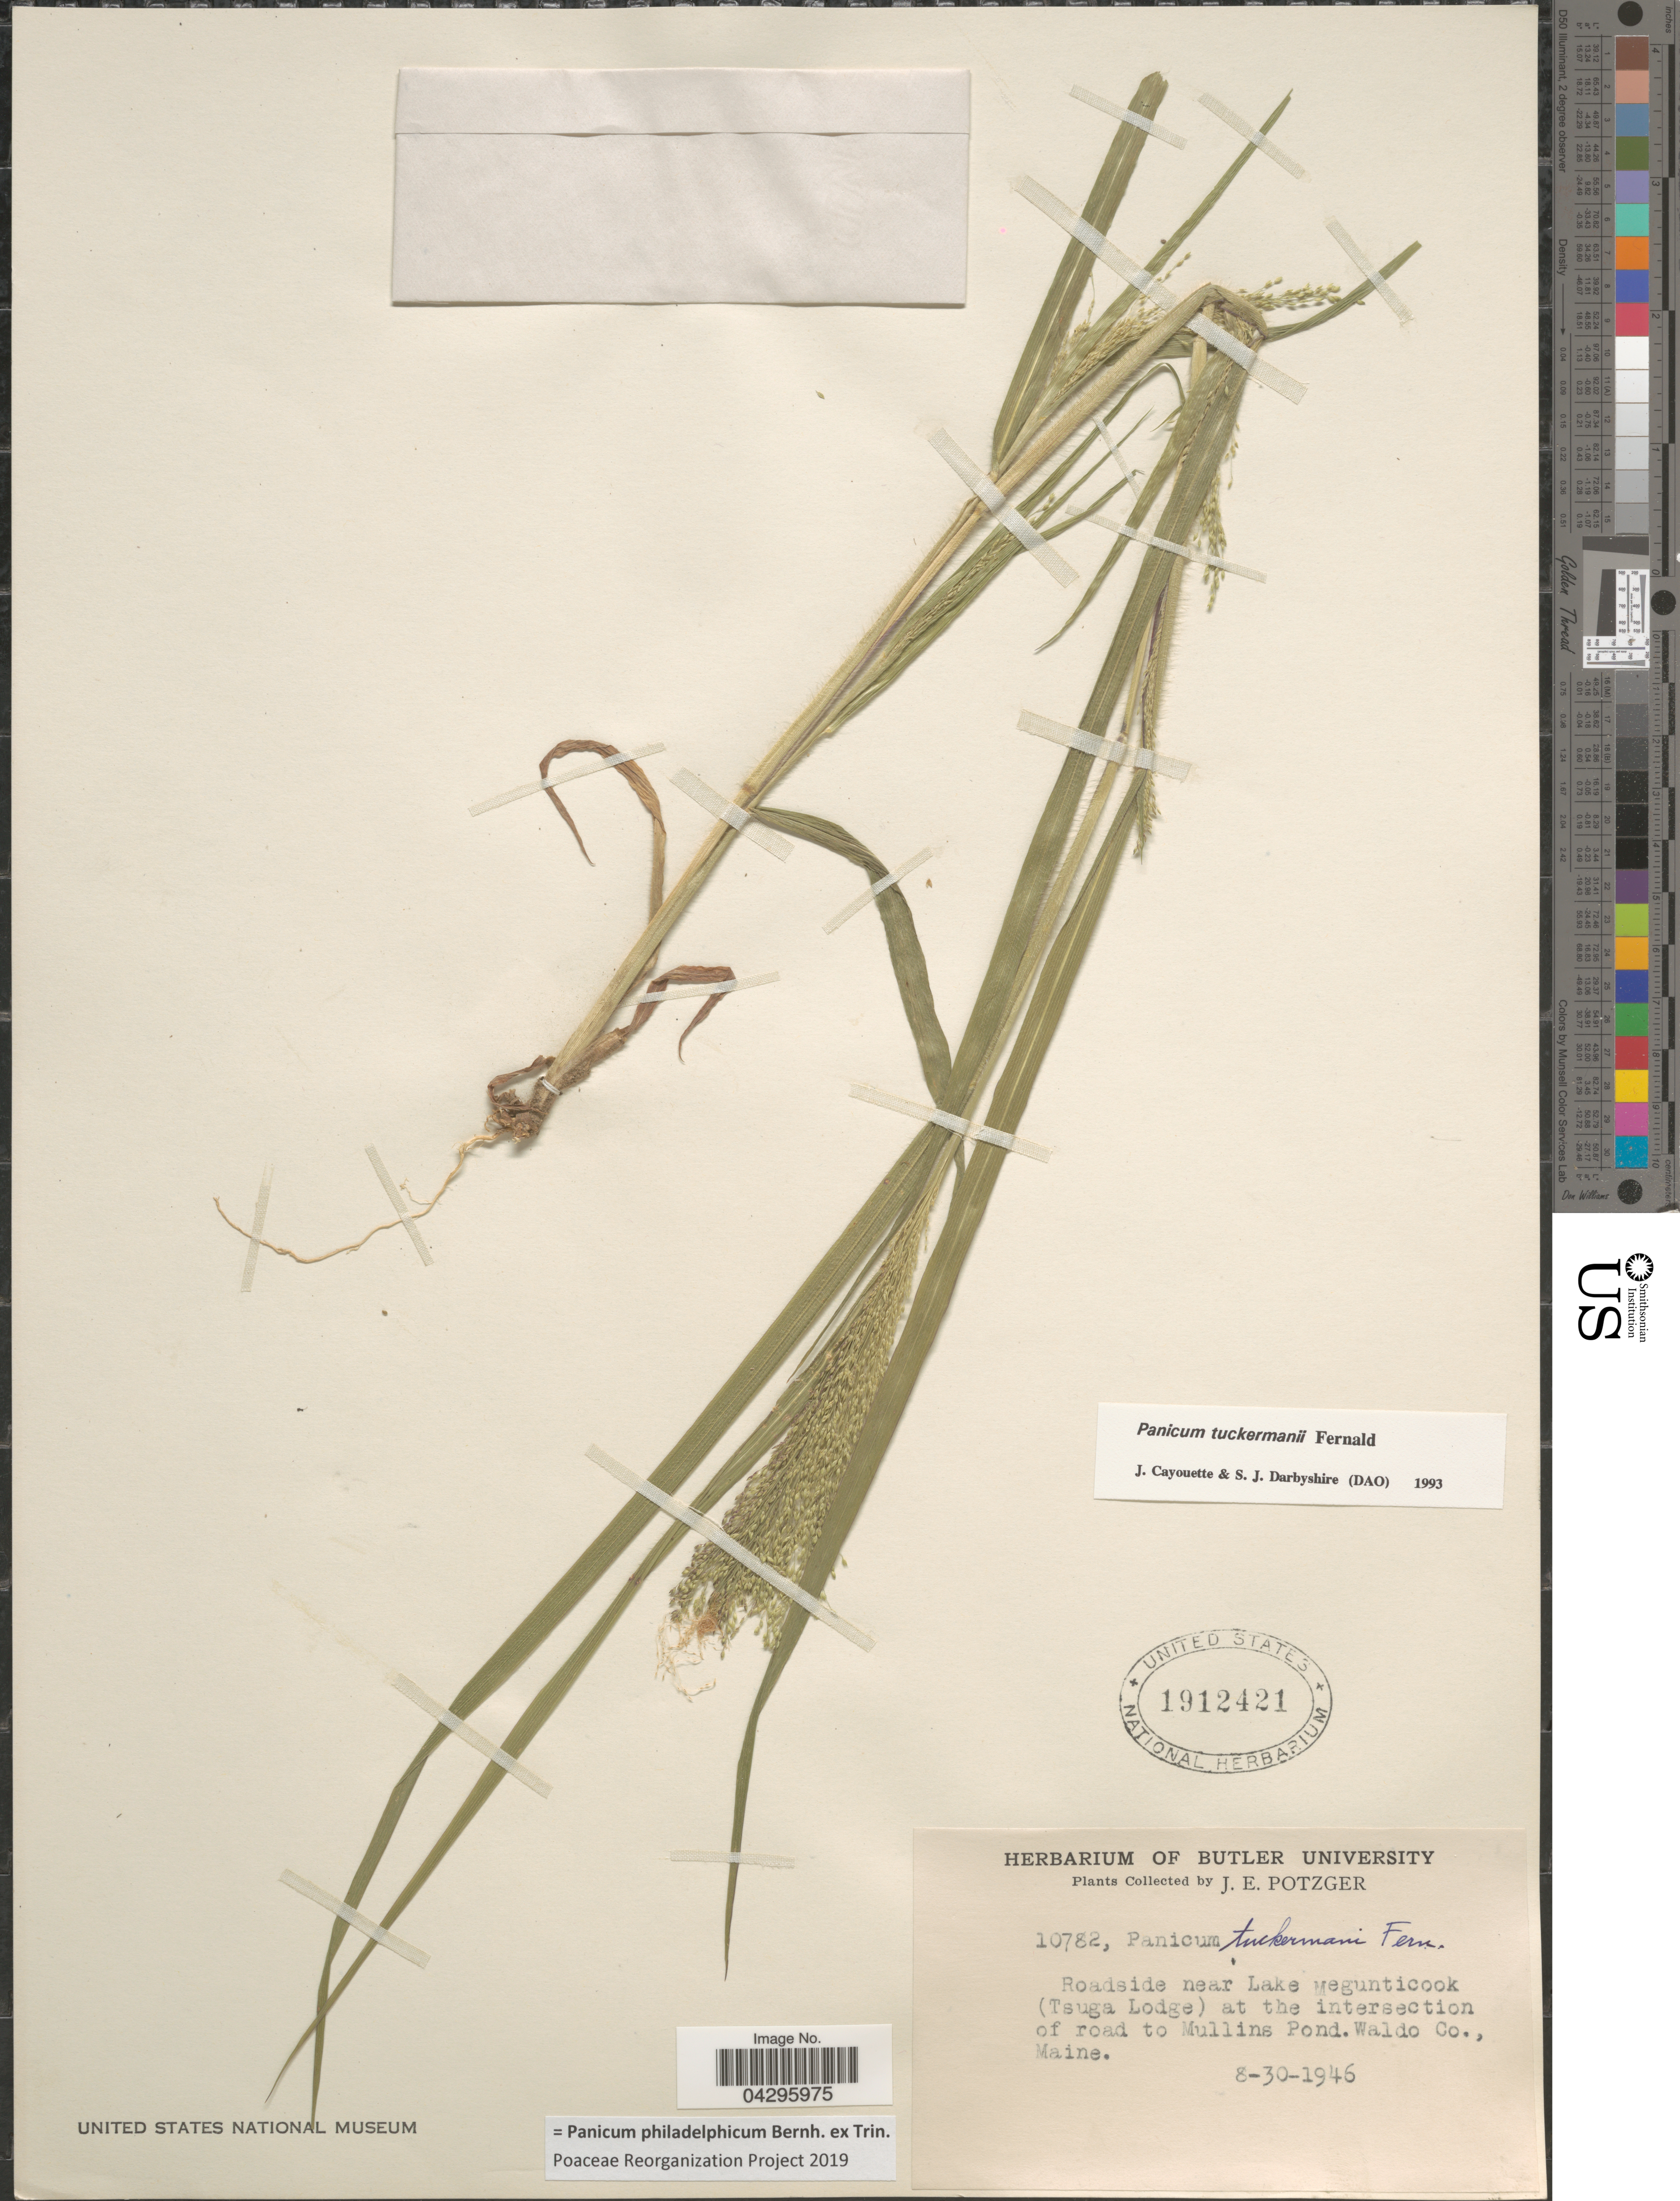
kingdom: Plantae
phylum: Tracheophyta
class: Liliopsida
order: Poales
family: Poaceae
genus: Panicum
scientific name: Panicum philadelphicum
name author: Bernh. ex Trin.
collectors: J. Potzger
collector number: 10782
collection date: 1946-08-30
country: United States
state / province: Maine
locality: Roadside near Lake Megunticook (Tsuga Lodge) at the intersection of road to Mullins Pond. Waldo Co.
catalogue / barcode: US 1912421